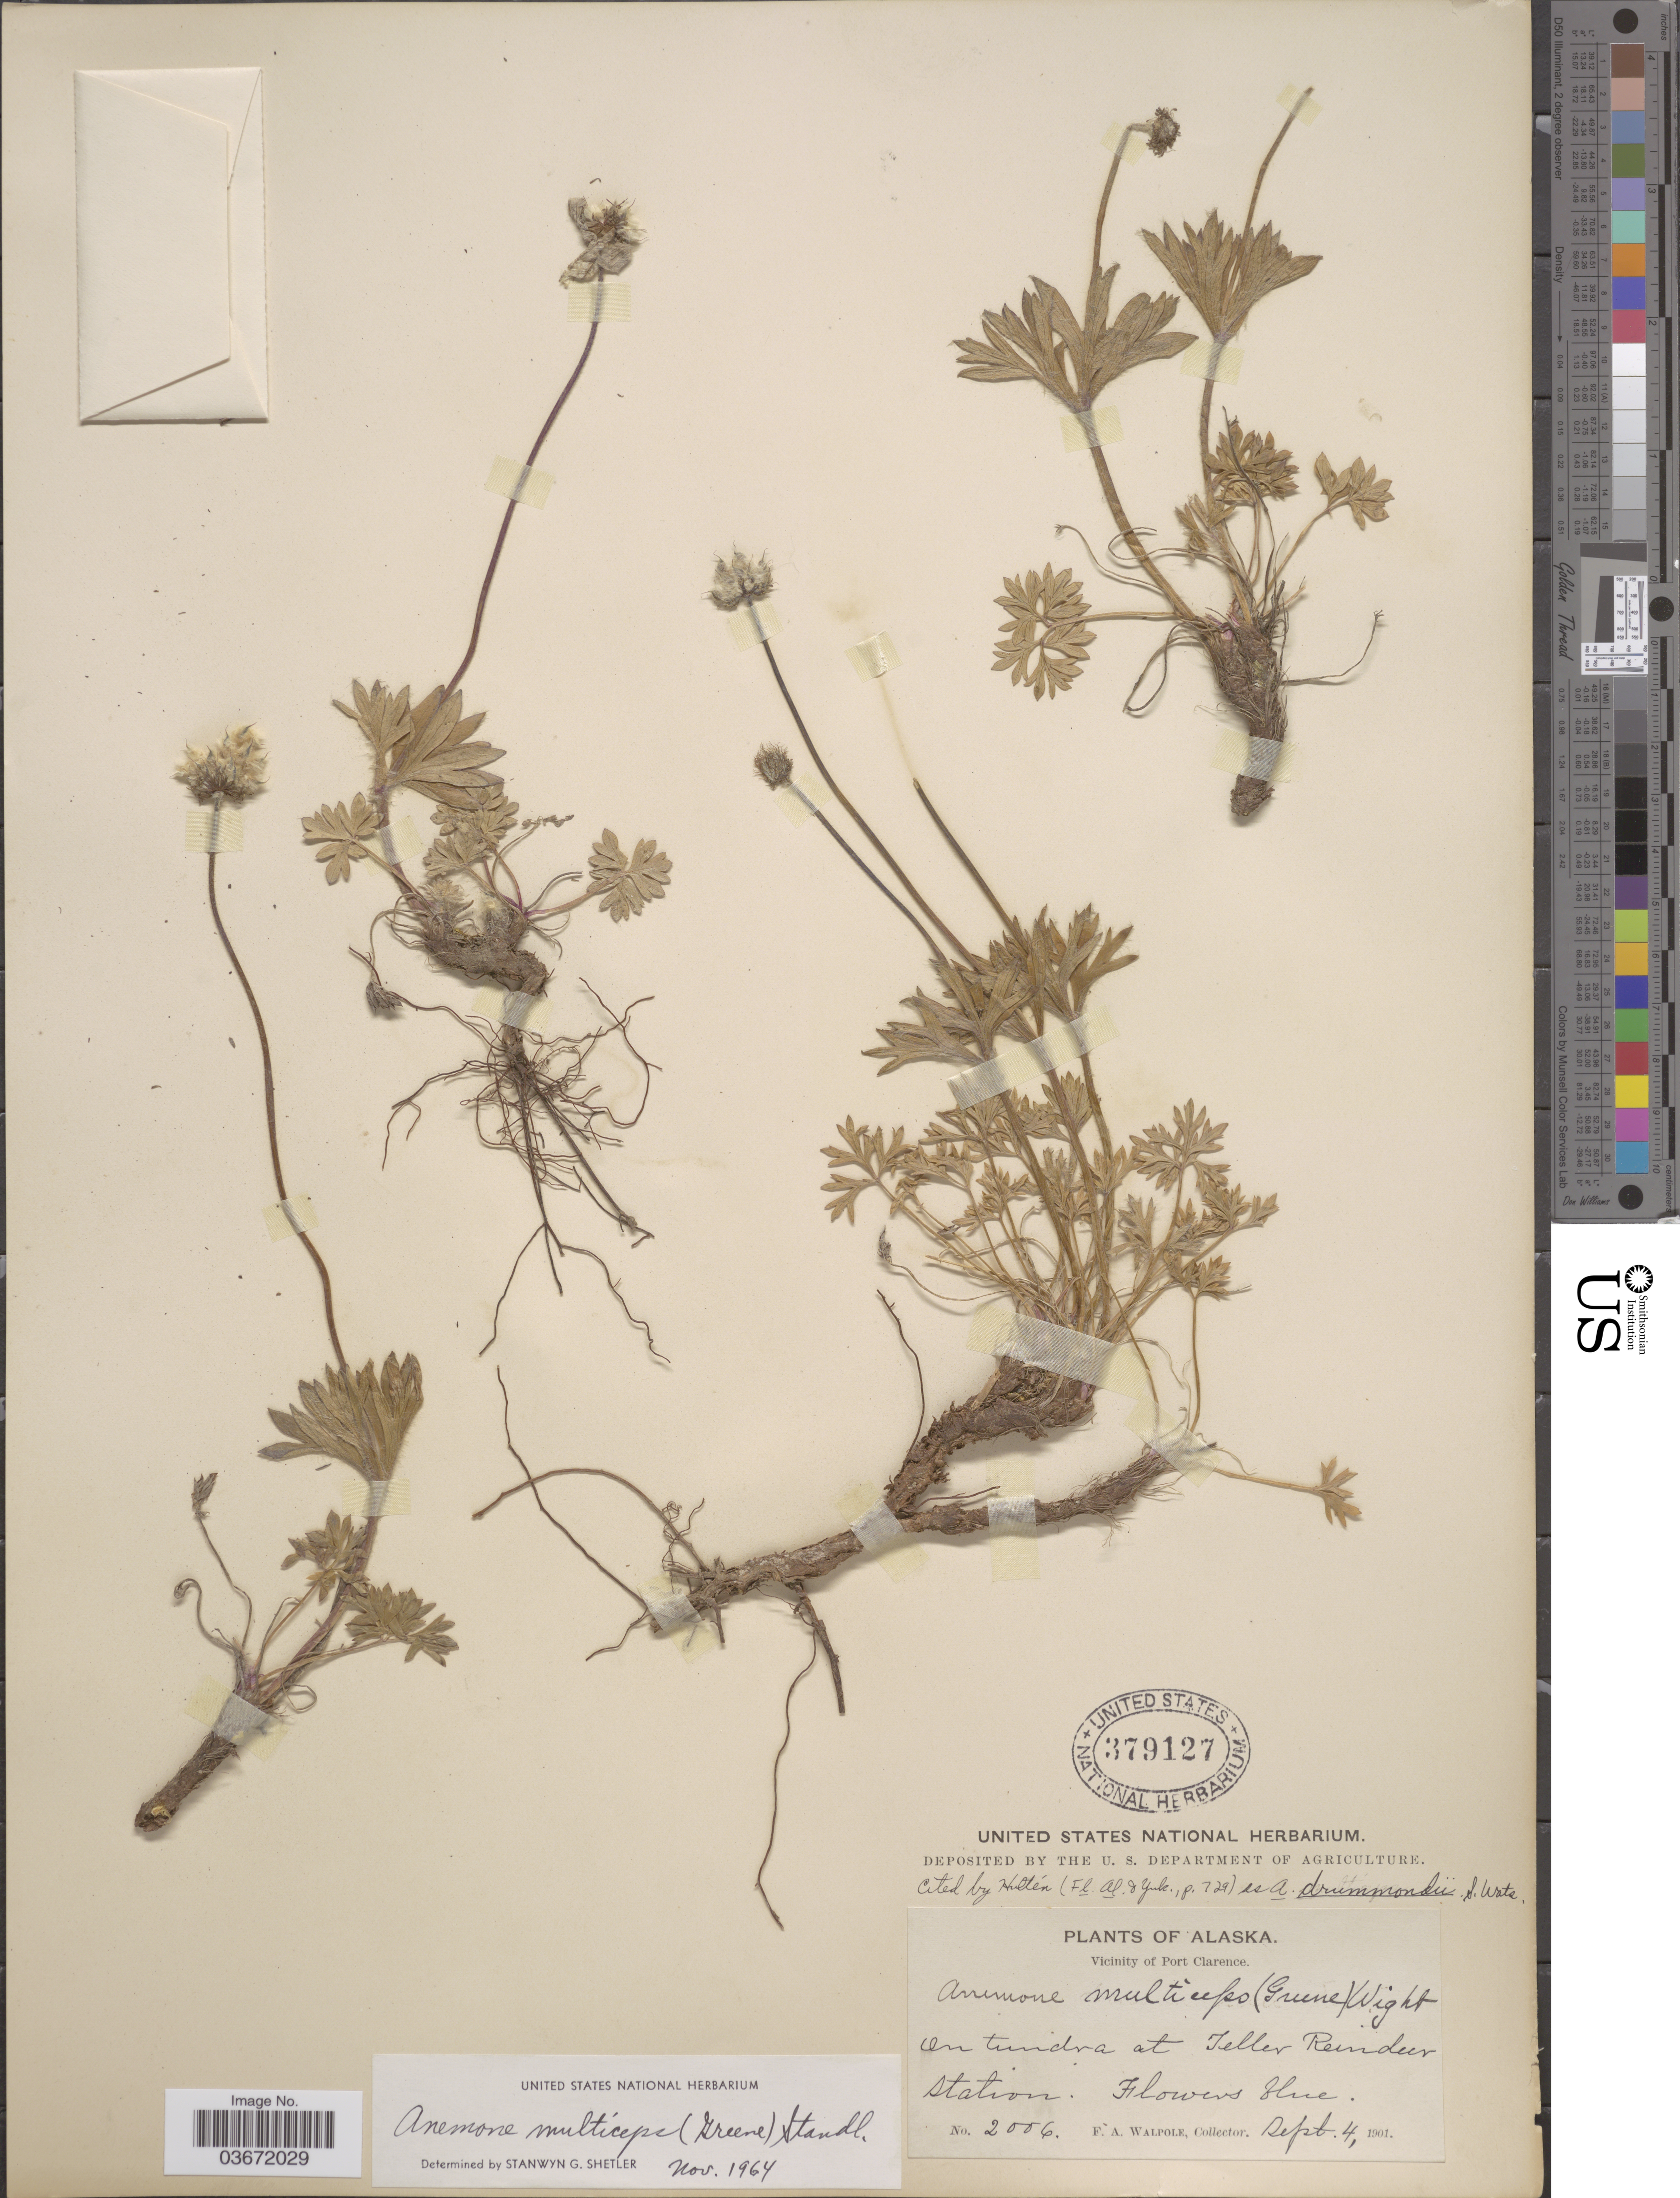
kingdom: Plantae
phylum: Tracheophyta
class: Magnoliopsida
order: Ranunculales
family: Ranunculaceae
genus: Anemone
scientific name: Anemone multiceps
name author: (Greene) Standl.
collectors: F. Walpole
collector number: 2006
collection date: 1901-09-04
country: United States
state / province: Alaska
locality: Vicinity of Port Clarence. At Teller Reindeer Station.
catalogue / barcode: US 379127